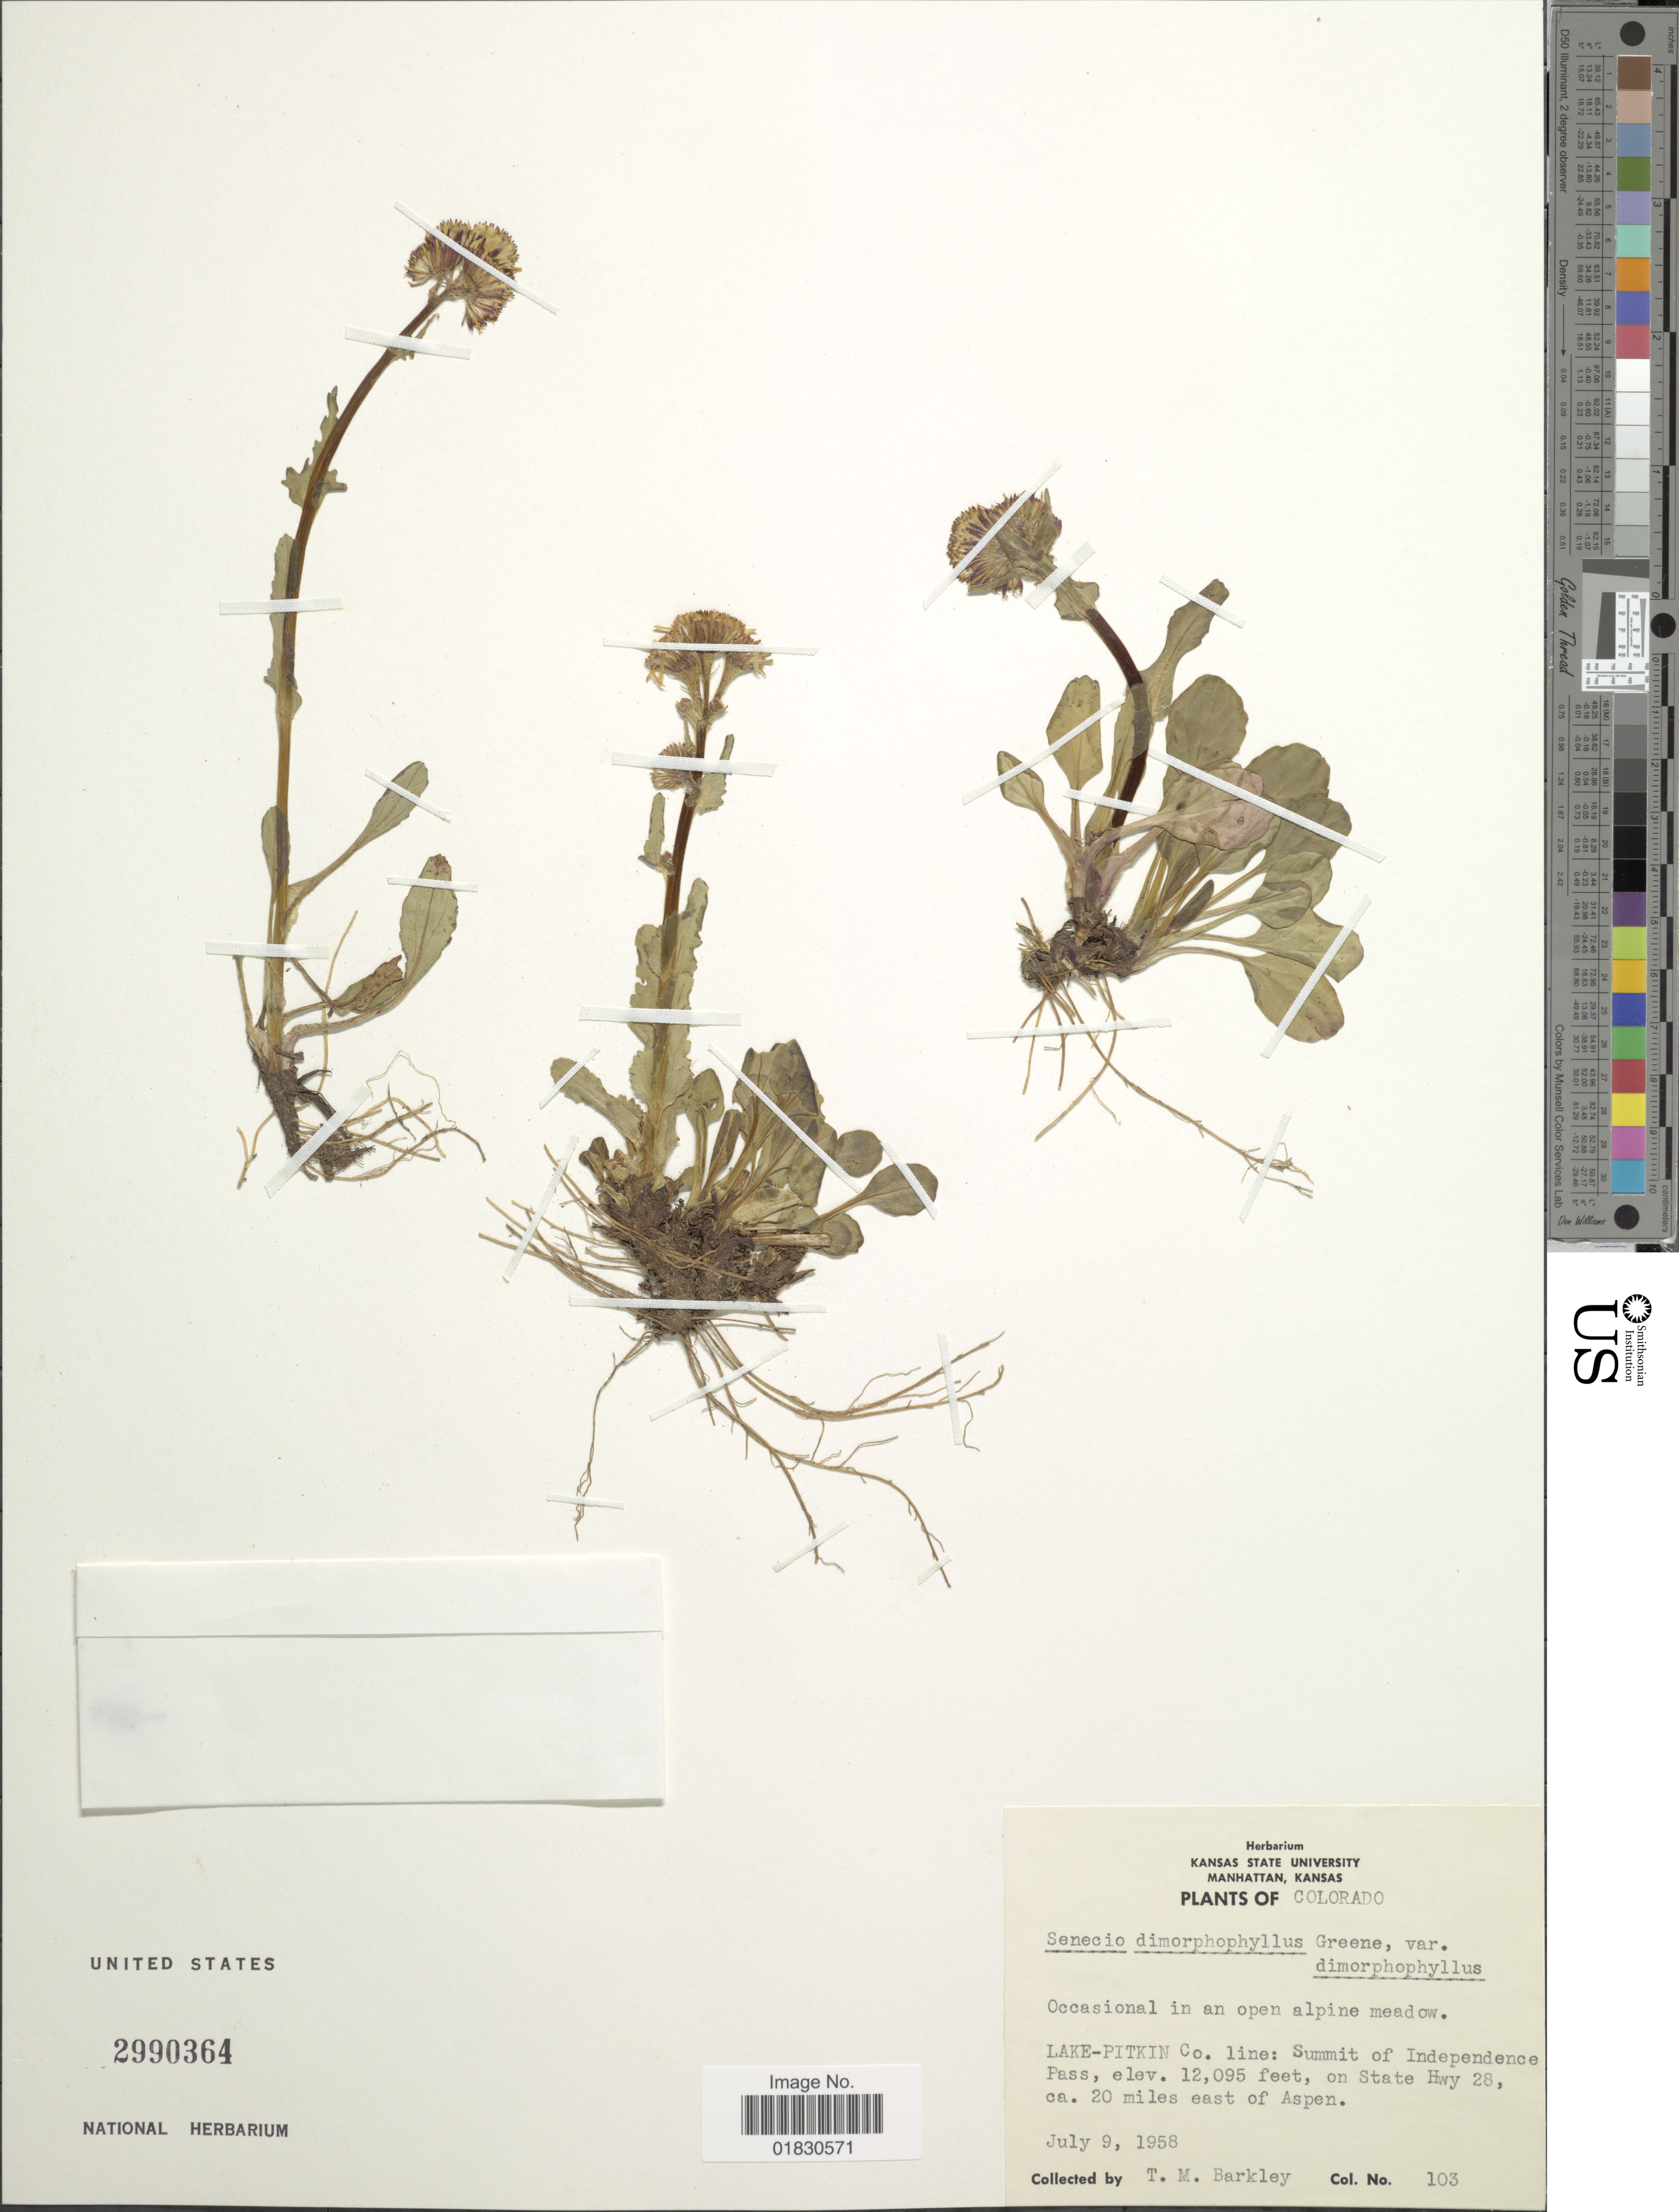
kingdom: Plantae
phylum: Tracheophyta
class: Magnoliopsida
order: Asterales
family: Asteraceae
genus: Packera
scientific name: Packera dimorphophylla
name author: (Greene) W.A. Weber & Á. Löve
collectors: T. M. Barkley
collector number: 103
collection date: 1958-07-09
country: United States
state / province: Colorado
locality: Lake-Pitkin Co. line: Summit of Independence Pass, on State Hwy 28, 20 miles east of Aspen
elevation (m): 3687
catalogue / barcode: US 2990364